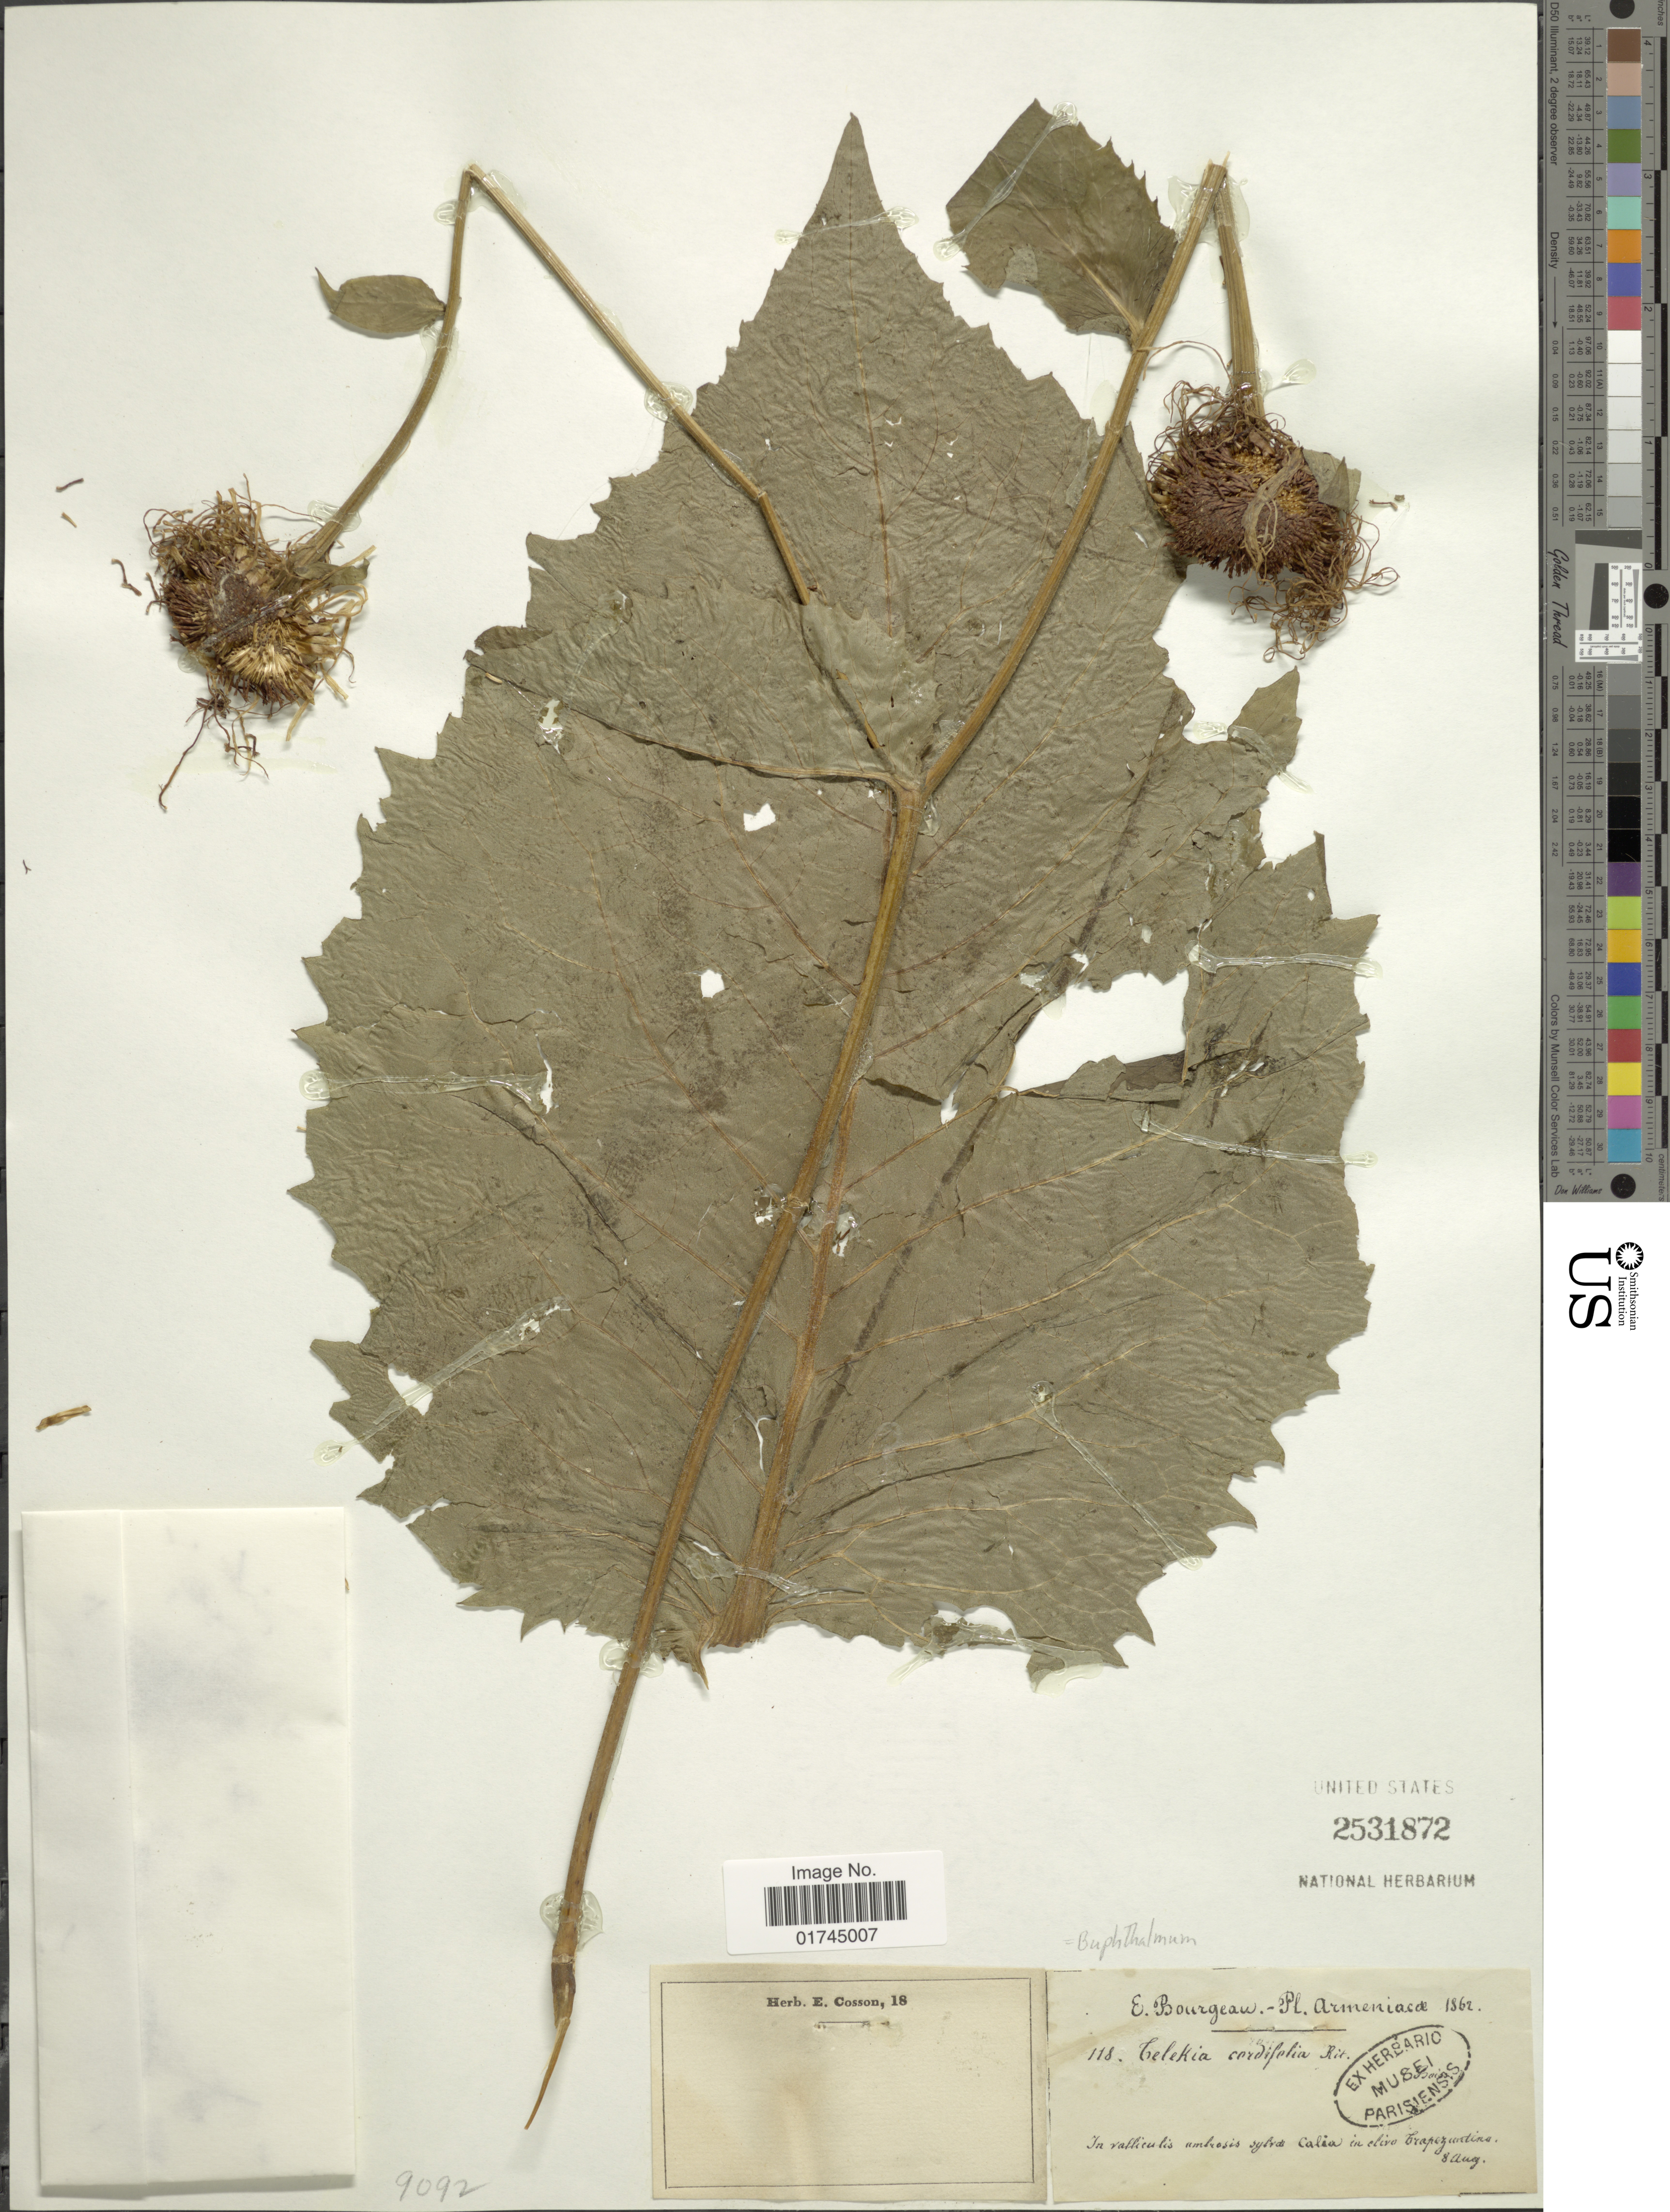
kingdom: Plantae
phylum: Tracheophyta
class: Magnoliopsida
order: Asterales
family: Asteraceae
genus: Buphthalmum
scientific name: Buphthalmum cordifolium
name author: Waldst. & Kit.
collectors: E. Bourgeau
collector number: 118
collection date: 1862-08-08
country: Armenia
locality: Armeniacea.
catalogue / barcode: US 2531872